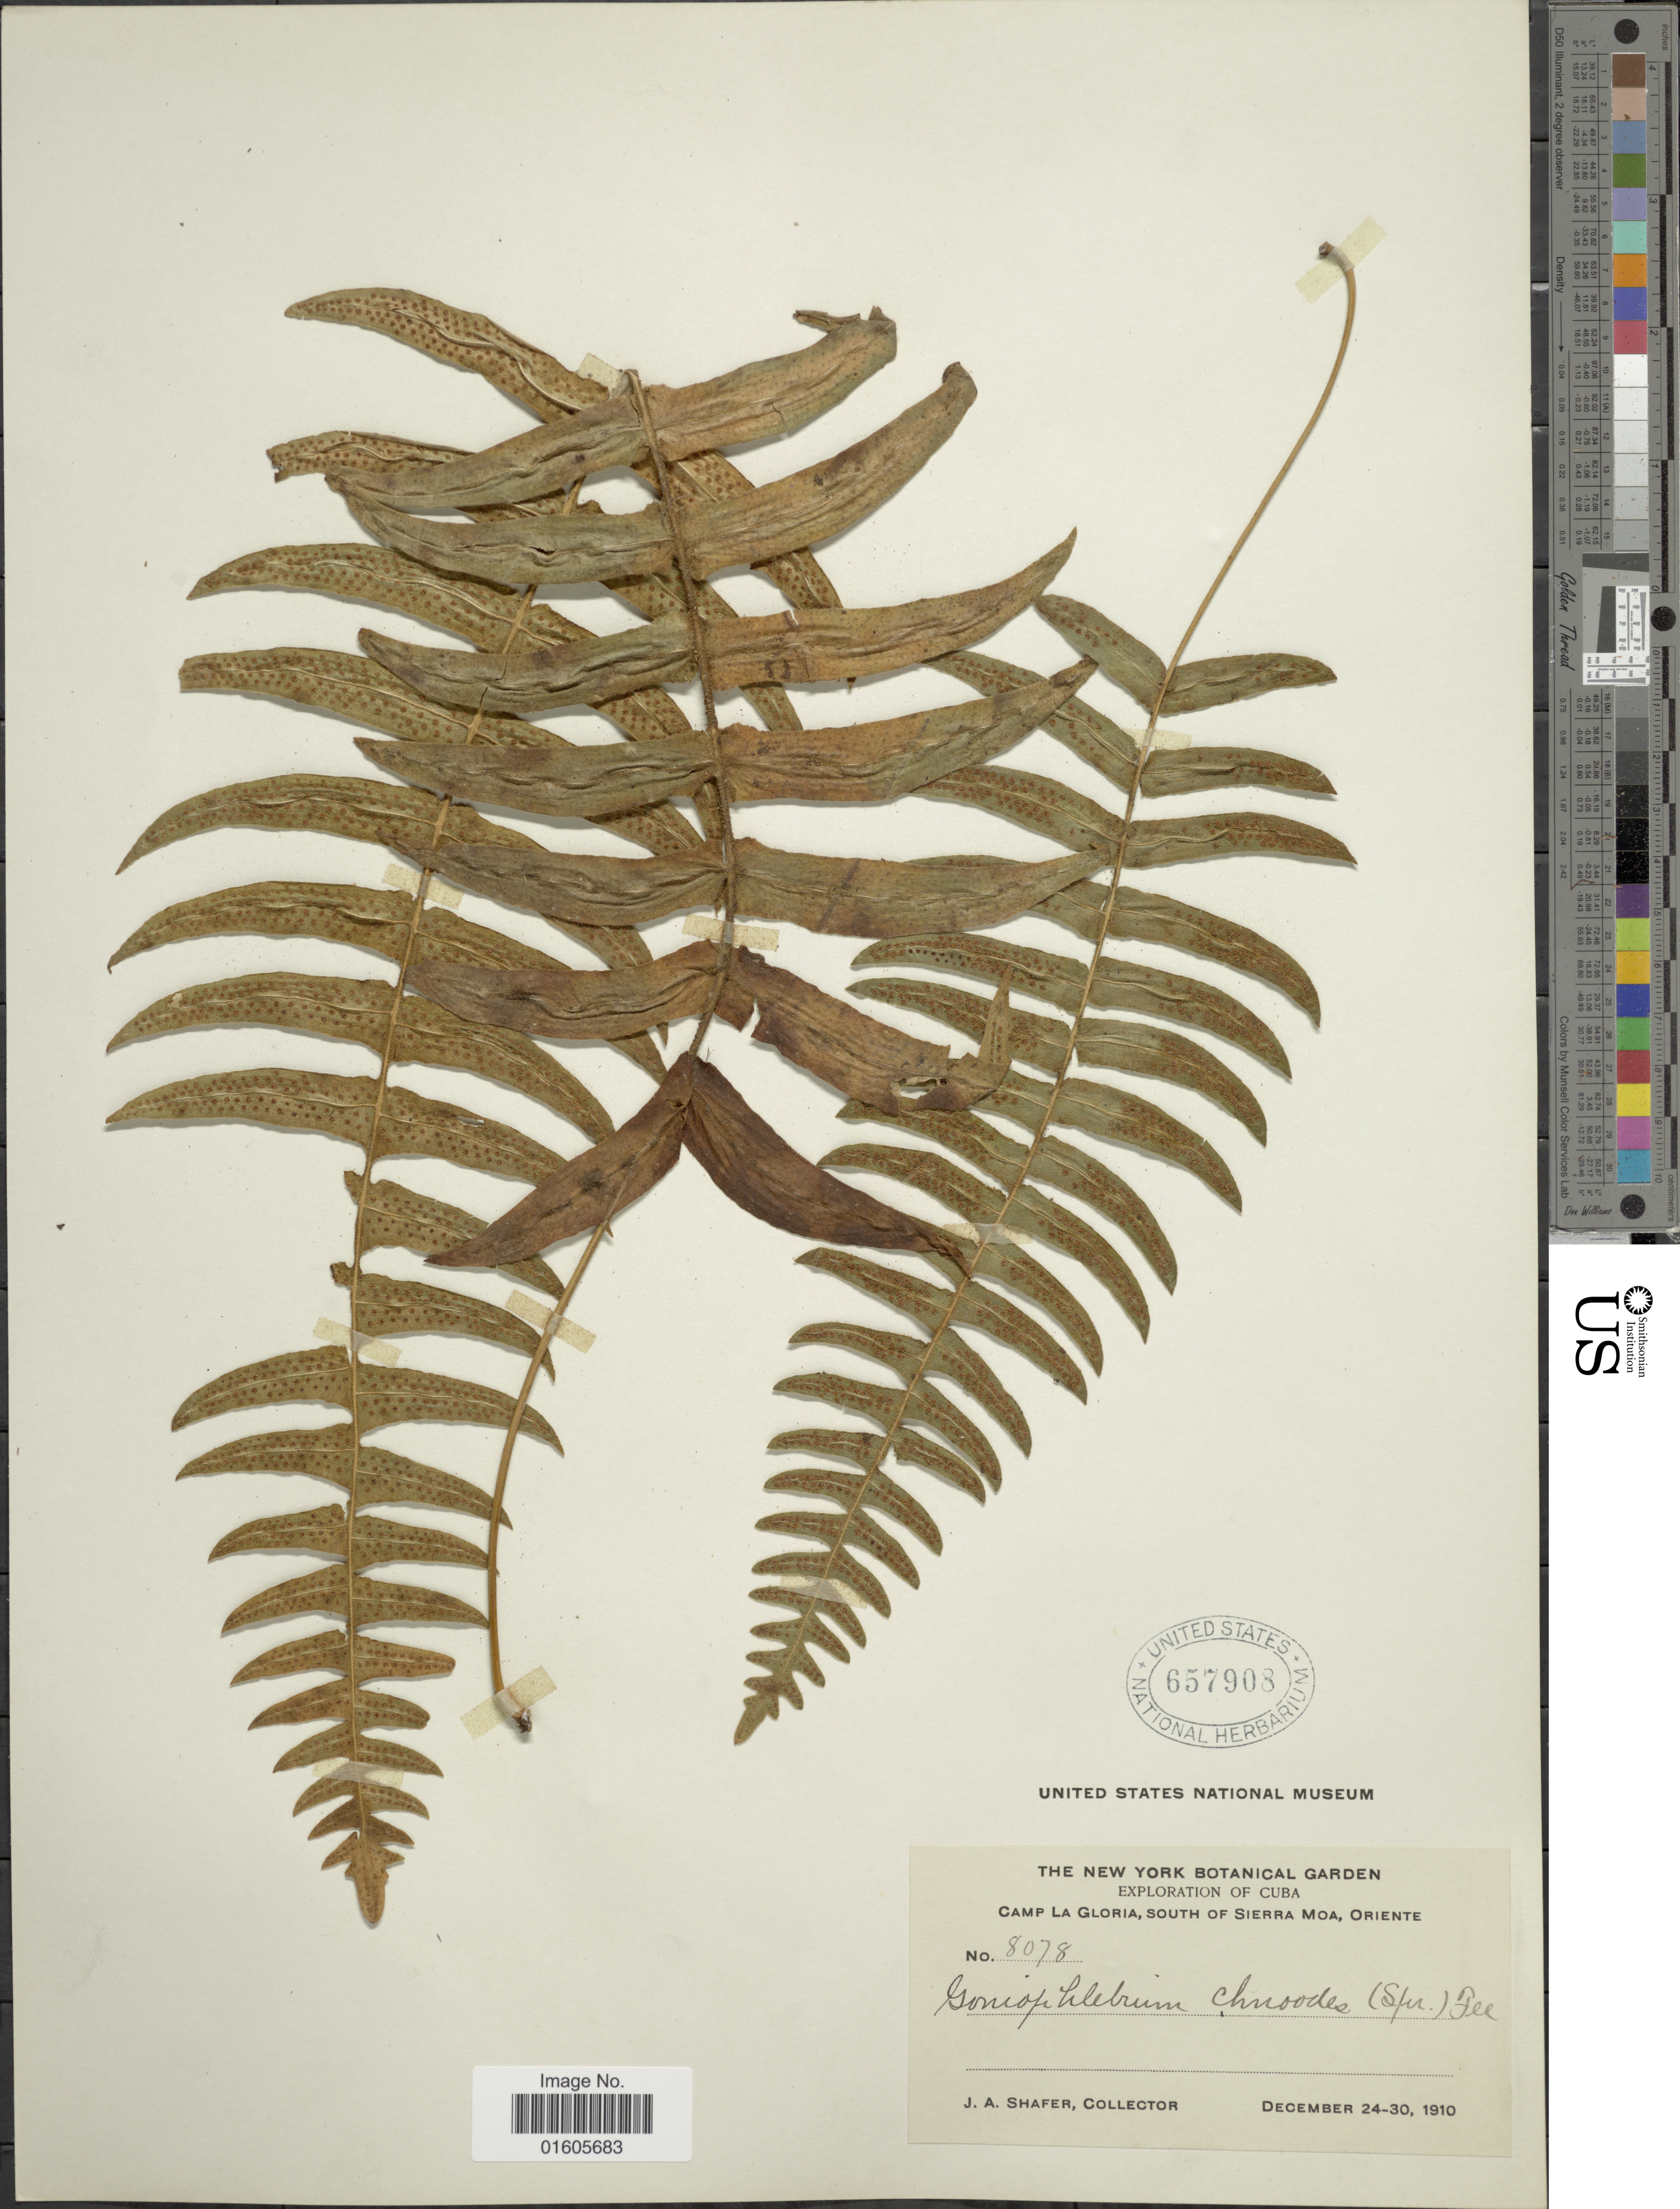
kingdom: Plantae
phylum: Tracheophyta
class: Polypodiopsida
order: Polypodiales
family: Polypodiaceae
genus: Serpocaulon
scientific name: Serpocaulon dissimile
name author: (L.) A.R. Sm.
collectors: J. A. Shafer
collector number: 8078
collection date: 1910-12-24/1910-12-30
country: Cuba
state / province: Oriente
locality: Camp La Gloria, South of Sierra Moa, Oriente.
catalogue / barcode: US 657908